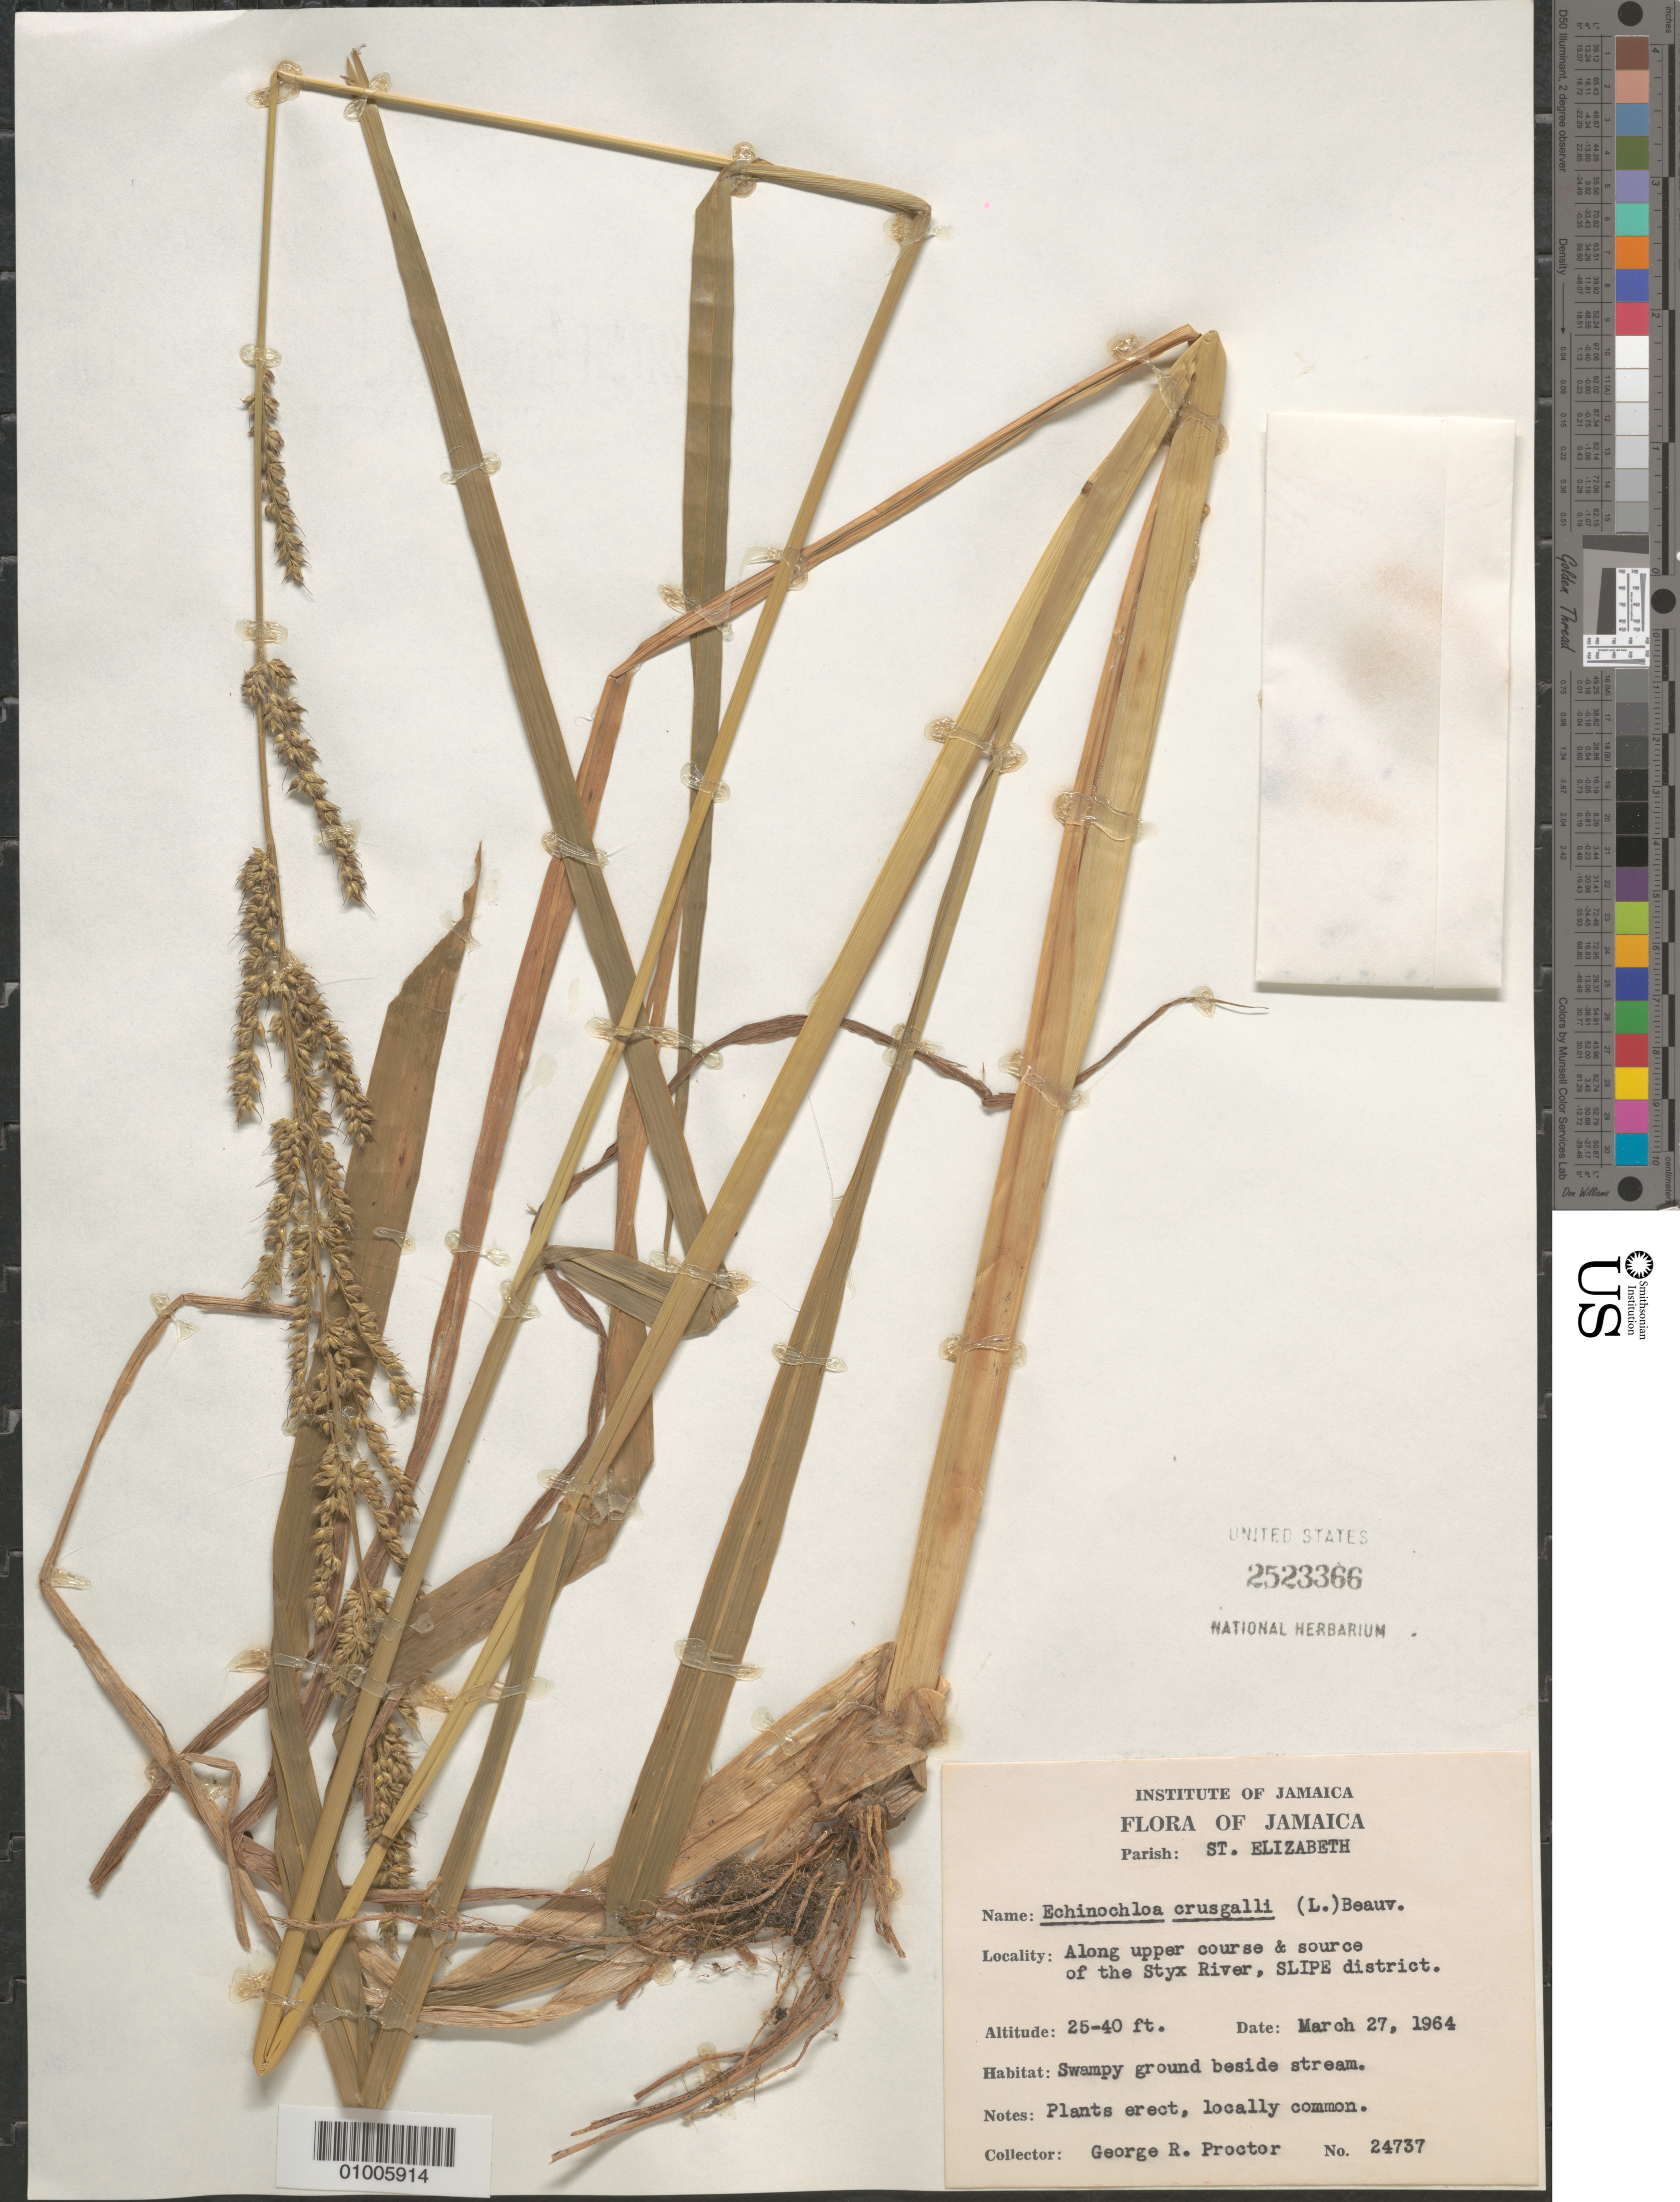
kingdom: Plantae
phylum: Tracheophyta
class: Liliopsida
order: Poales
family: Poaceae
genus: Echinochloa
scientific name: Echinochloa crus-galli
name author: (L.) P. Beauv.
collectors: G. R. Proctor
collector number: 24737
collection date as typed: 27 Mar 1964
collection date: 1964-03-27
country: Jamaica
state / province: Saint Elizabeth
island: Jamaica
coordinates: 0 N, 0 E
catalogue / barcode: US 2523366